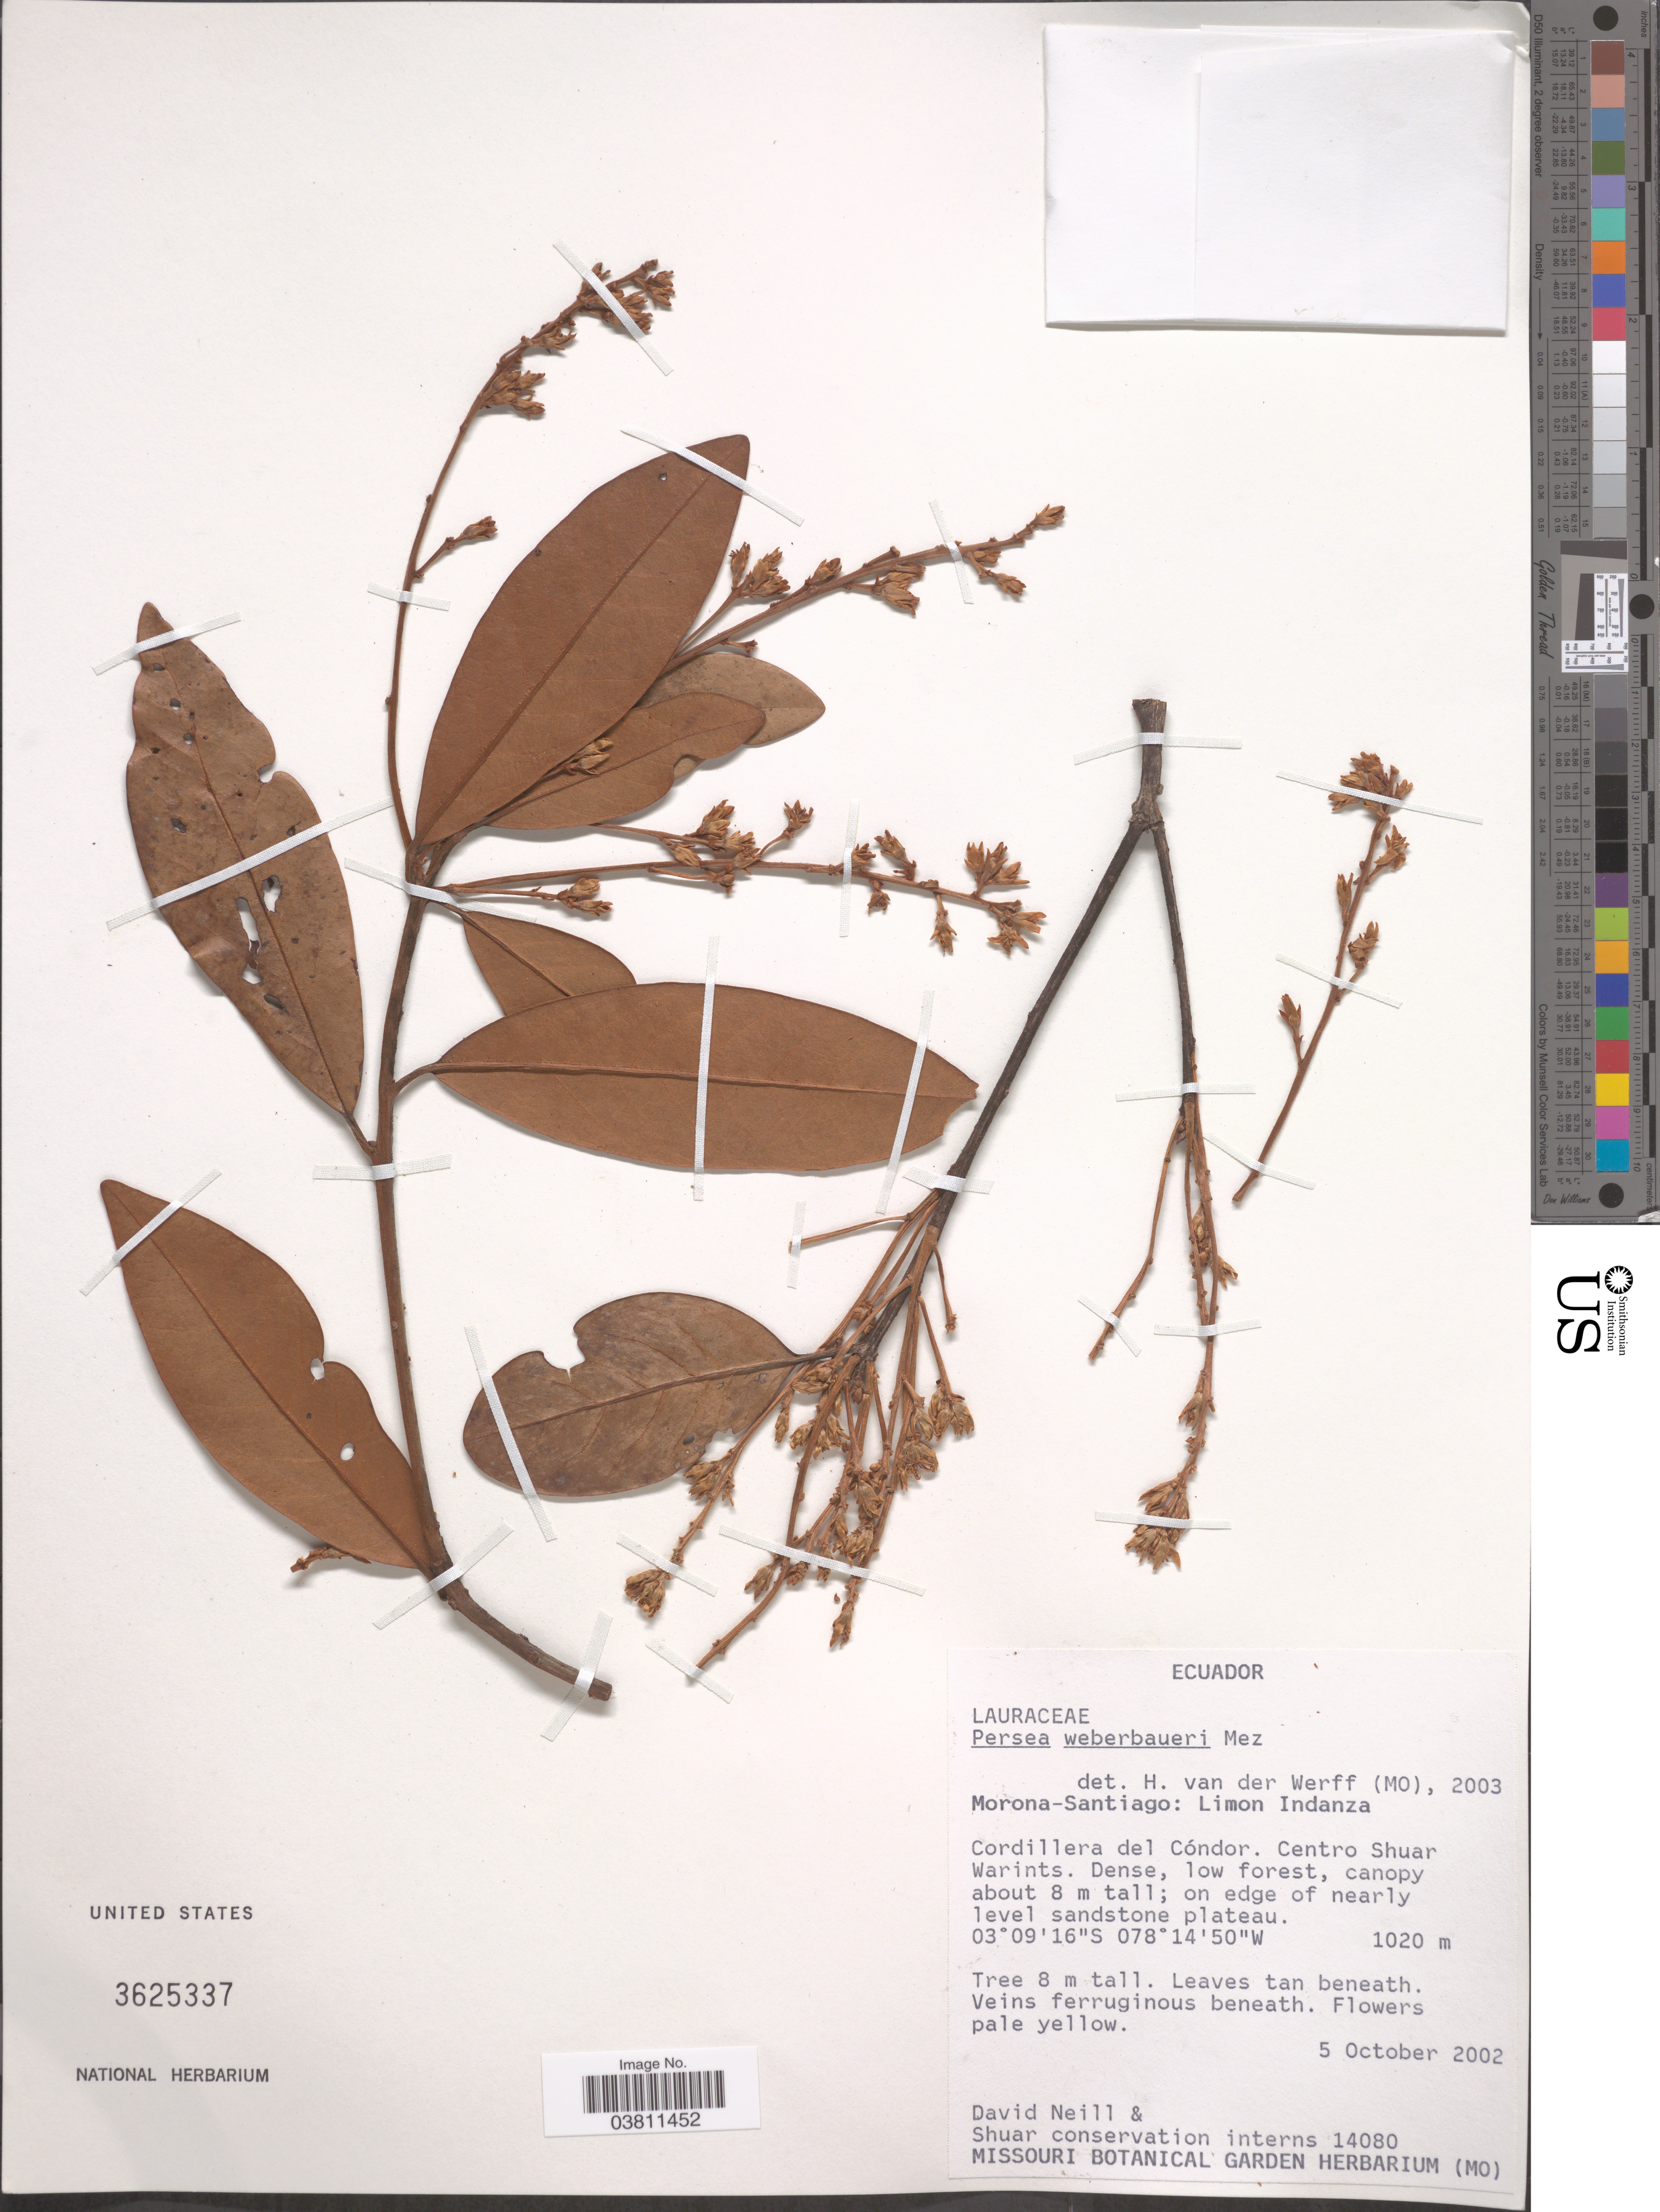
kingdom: Plantae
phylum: Tracheophyta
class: Magnoliopsida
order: Laurales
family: Lauraceae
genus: Persea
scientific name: Persea weberbaueri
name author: Mez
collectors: D. Neill & Shuar conservation interns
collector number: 14080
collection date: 2002-10-05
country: Ecuador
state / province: Morona-Santiago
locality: Limon Indanza. Cordillera del Cóndor. Centro Shuar Warints. Dense, low forest, canopy about 8 m tall; on edge of nearly level sandstone plateau.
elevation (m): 1020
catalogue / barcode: US 3625337